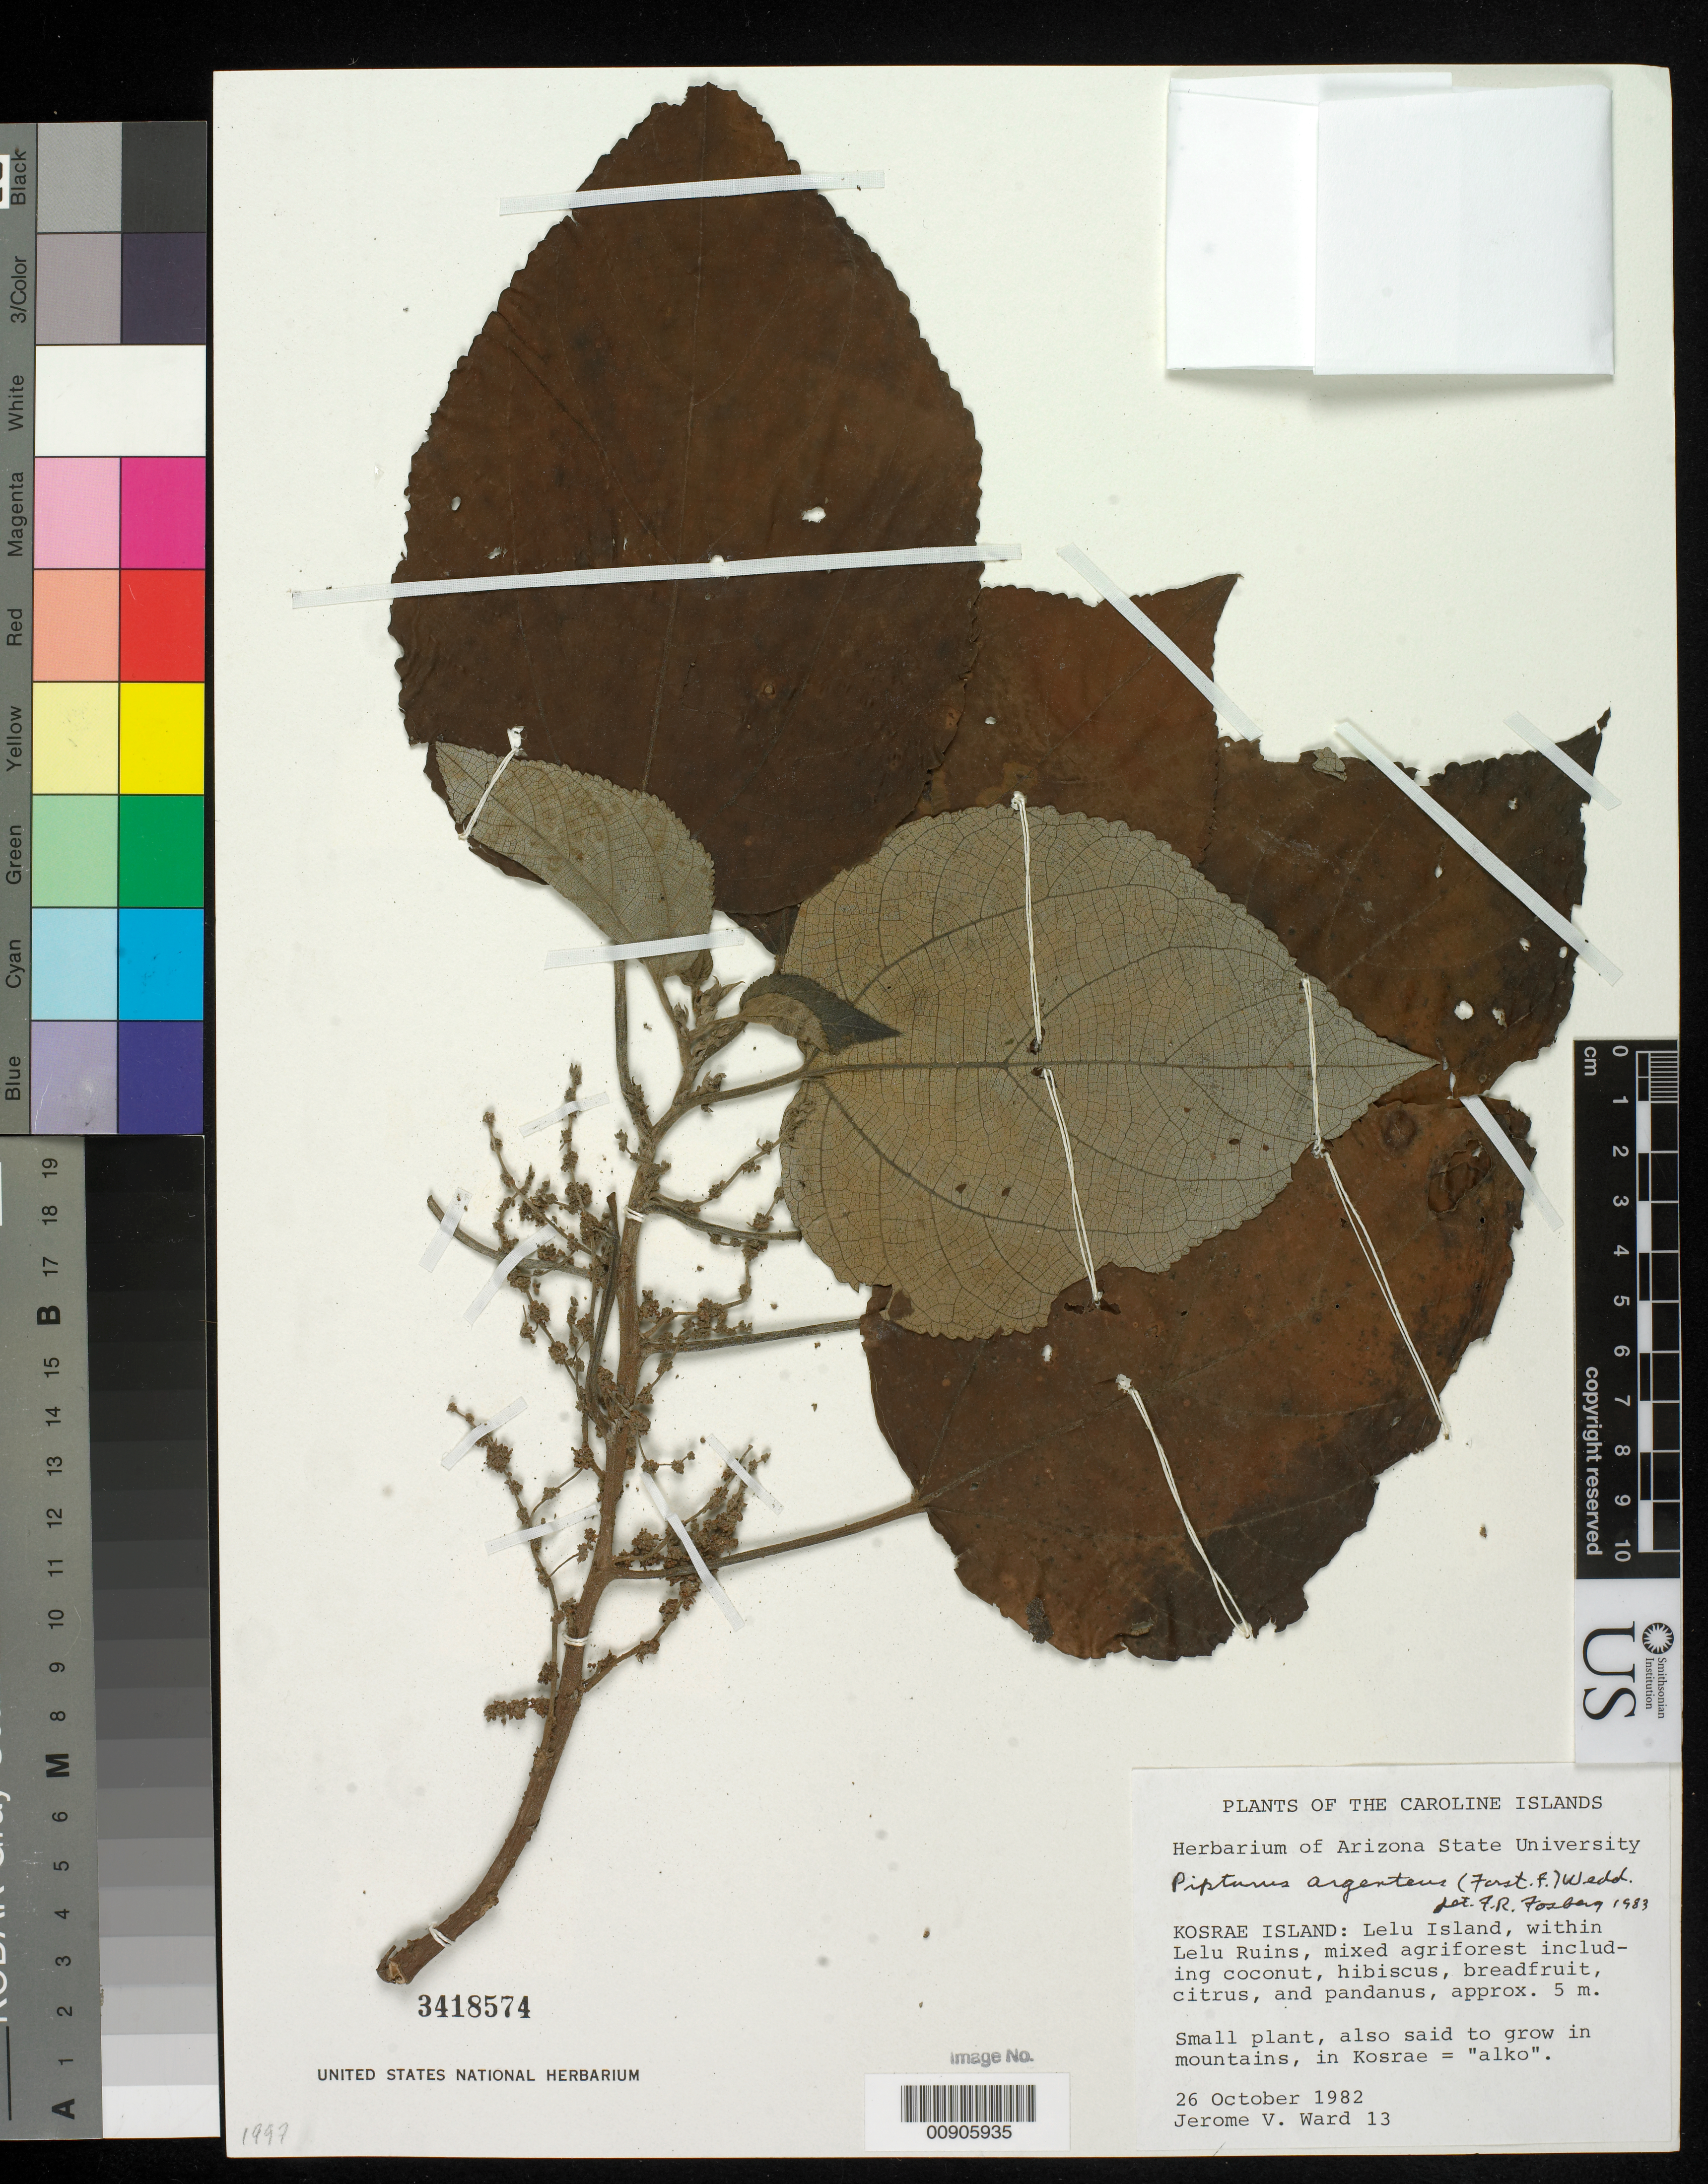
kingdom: Plantae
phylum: Tracheophyta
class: Magnoliopsida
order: Rosales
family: Urticaceae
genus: Pipturus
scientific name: Pipturus argenteus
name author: (G. Forst.) Wedd.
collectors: J. V. Ward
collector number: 13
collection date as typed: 26 Oct 1982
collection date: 1982-10-26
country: Micronesia, Federated States of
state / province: Kosrae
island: Lelu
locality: Kosrae Island: Lelu Islet, within Lelu Ruins.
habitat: Mixed agriforest including coconut, hibiscus, breadfruit, citrus, and pandanus. Also said to grow in mountains.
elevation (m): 5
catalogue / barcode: US 3418574